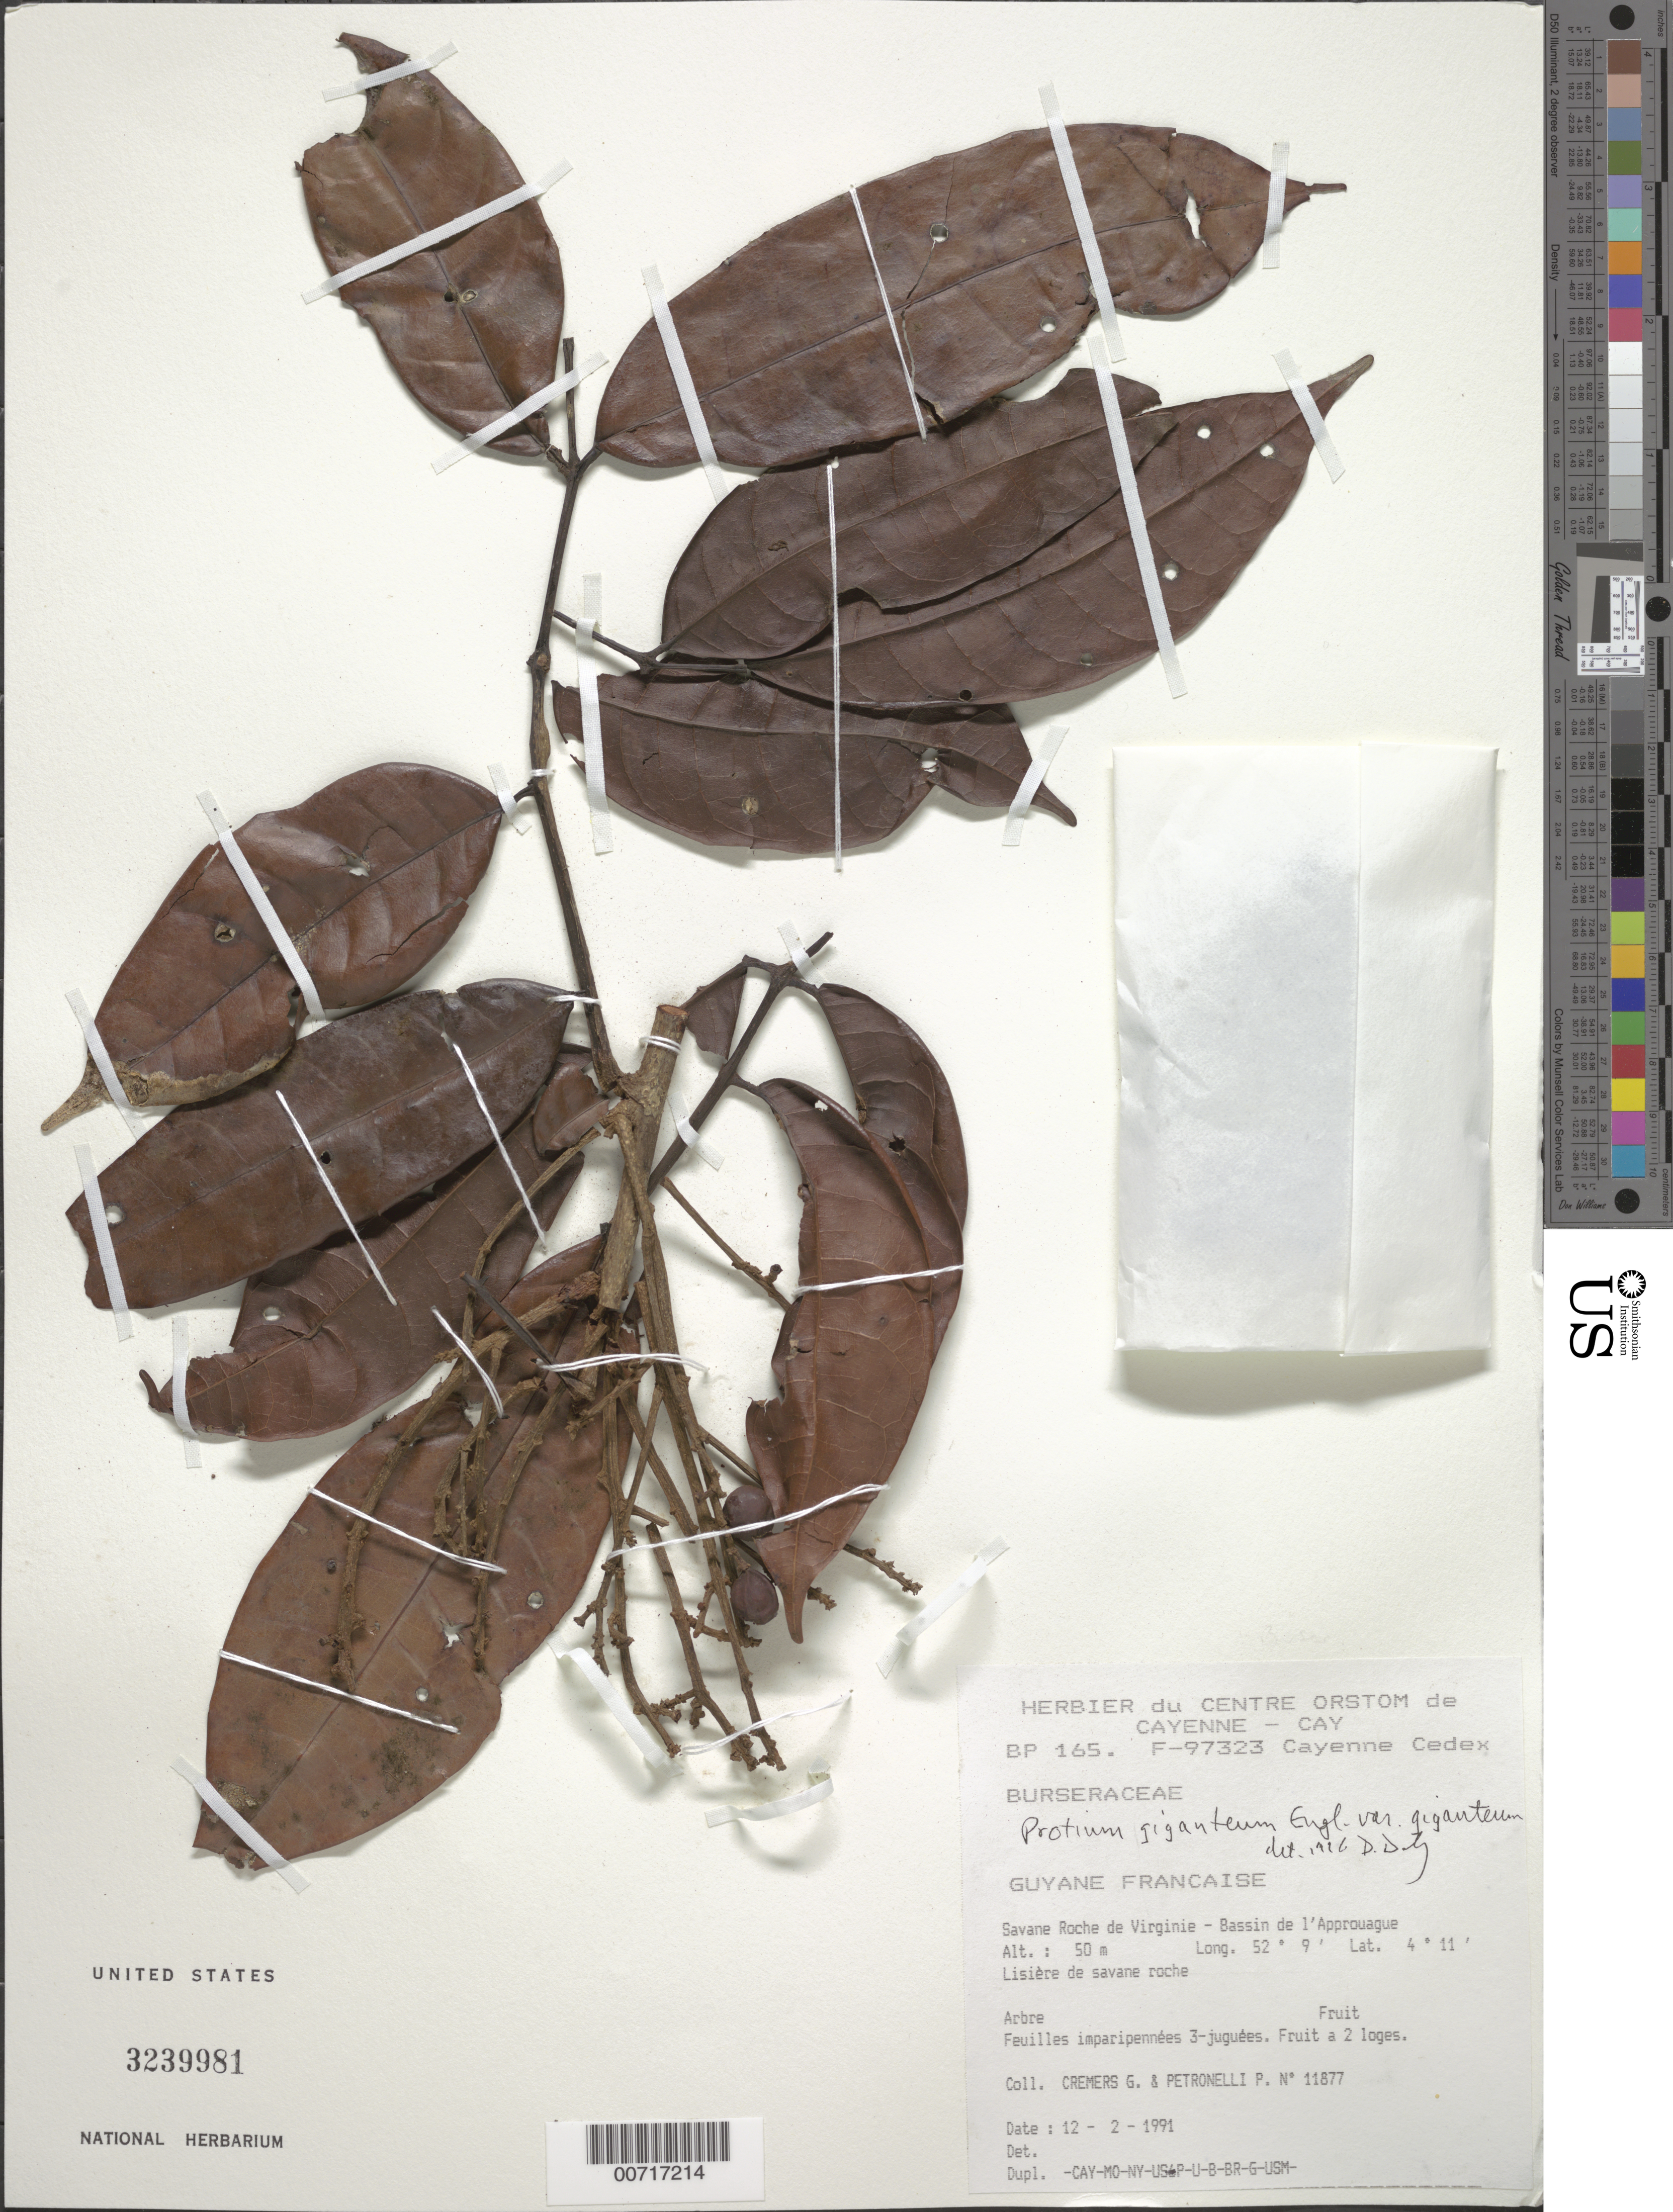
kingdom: Plantae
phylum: Tracheophyta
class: Magnoliopsida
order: Sapindales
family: Burseraceae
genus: Protium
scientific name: Protium giganteum var. giganteum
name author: Engl.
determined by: Daly, D. C.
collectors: G. Cremers & P. Petronelli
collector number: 11877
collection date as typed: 12-Feb-91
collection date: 1991-02-12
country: French Guiana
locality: Savane Roche de Virginie, Bassin de l'Approuague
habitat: Lisière de savane roche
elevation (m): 50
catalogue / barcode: US 3239981